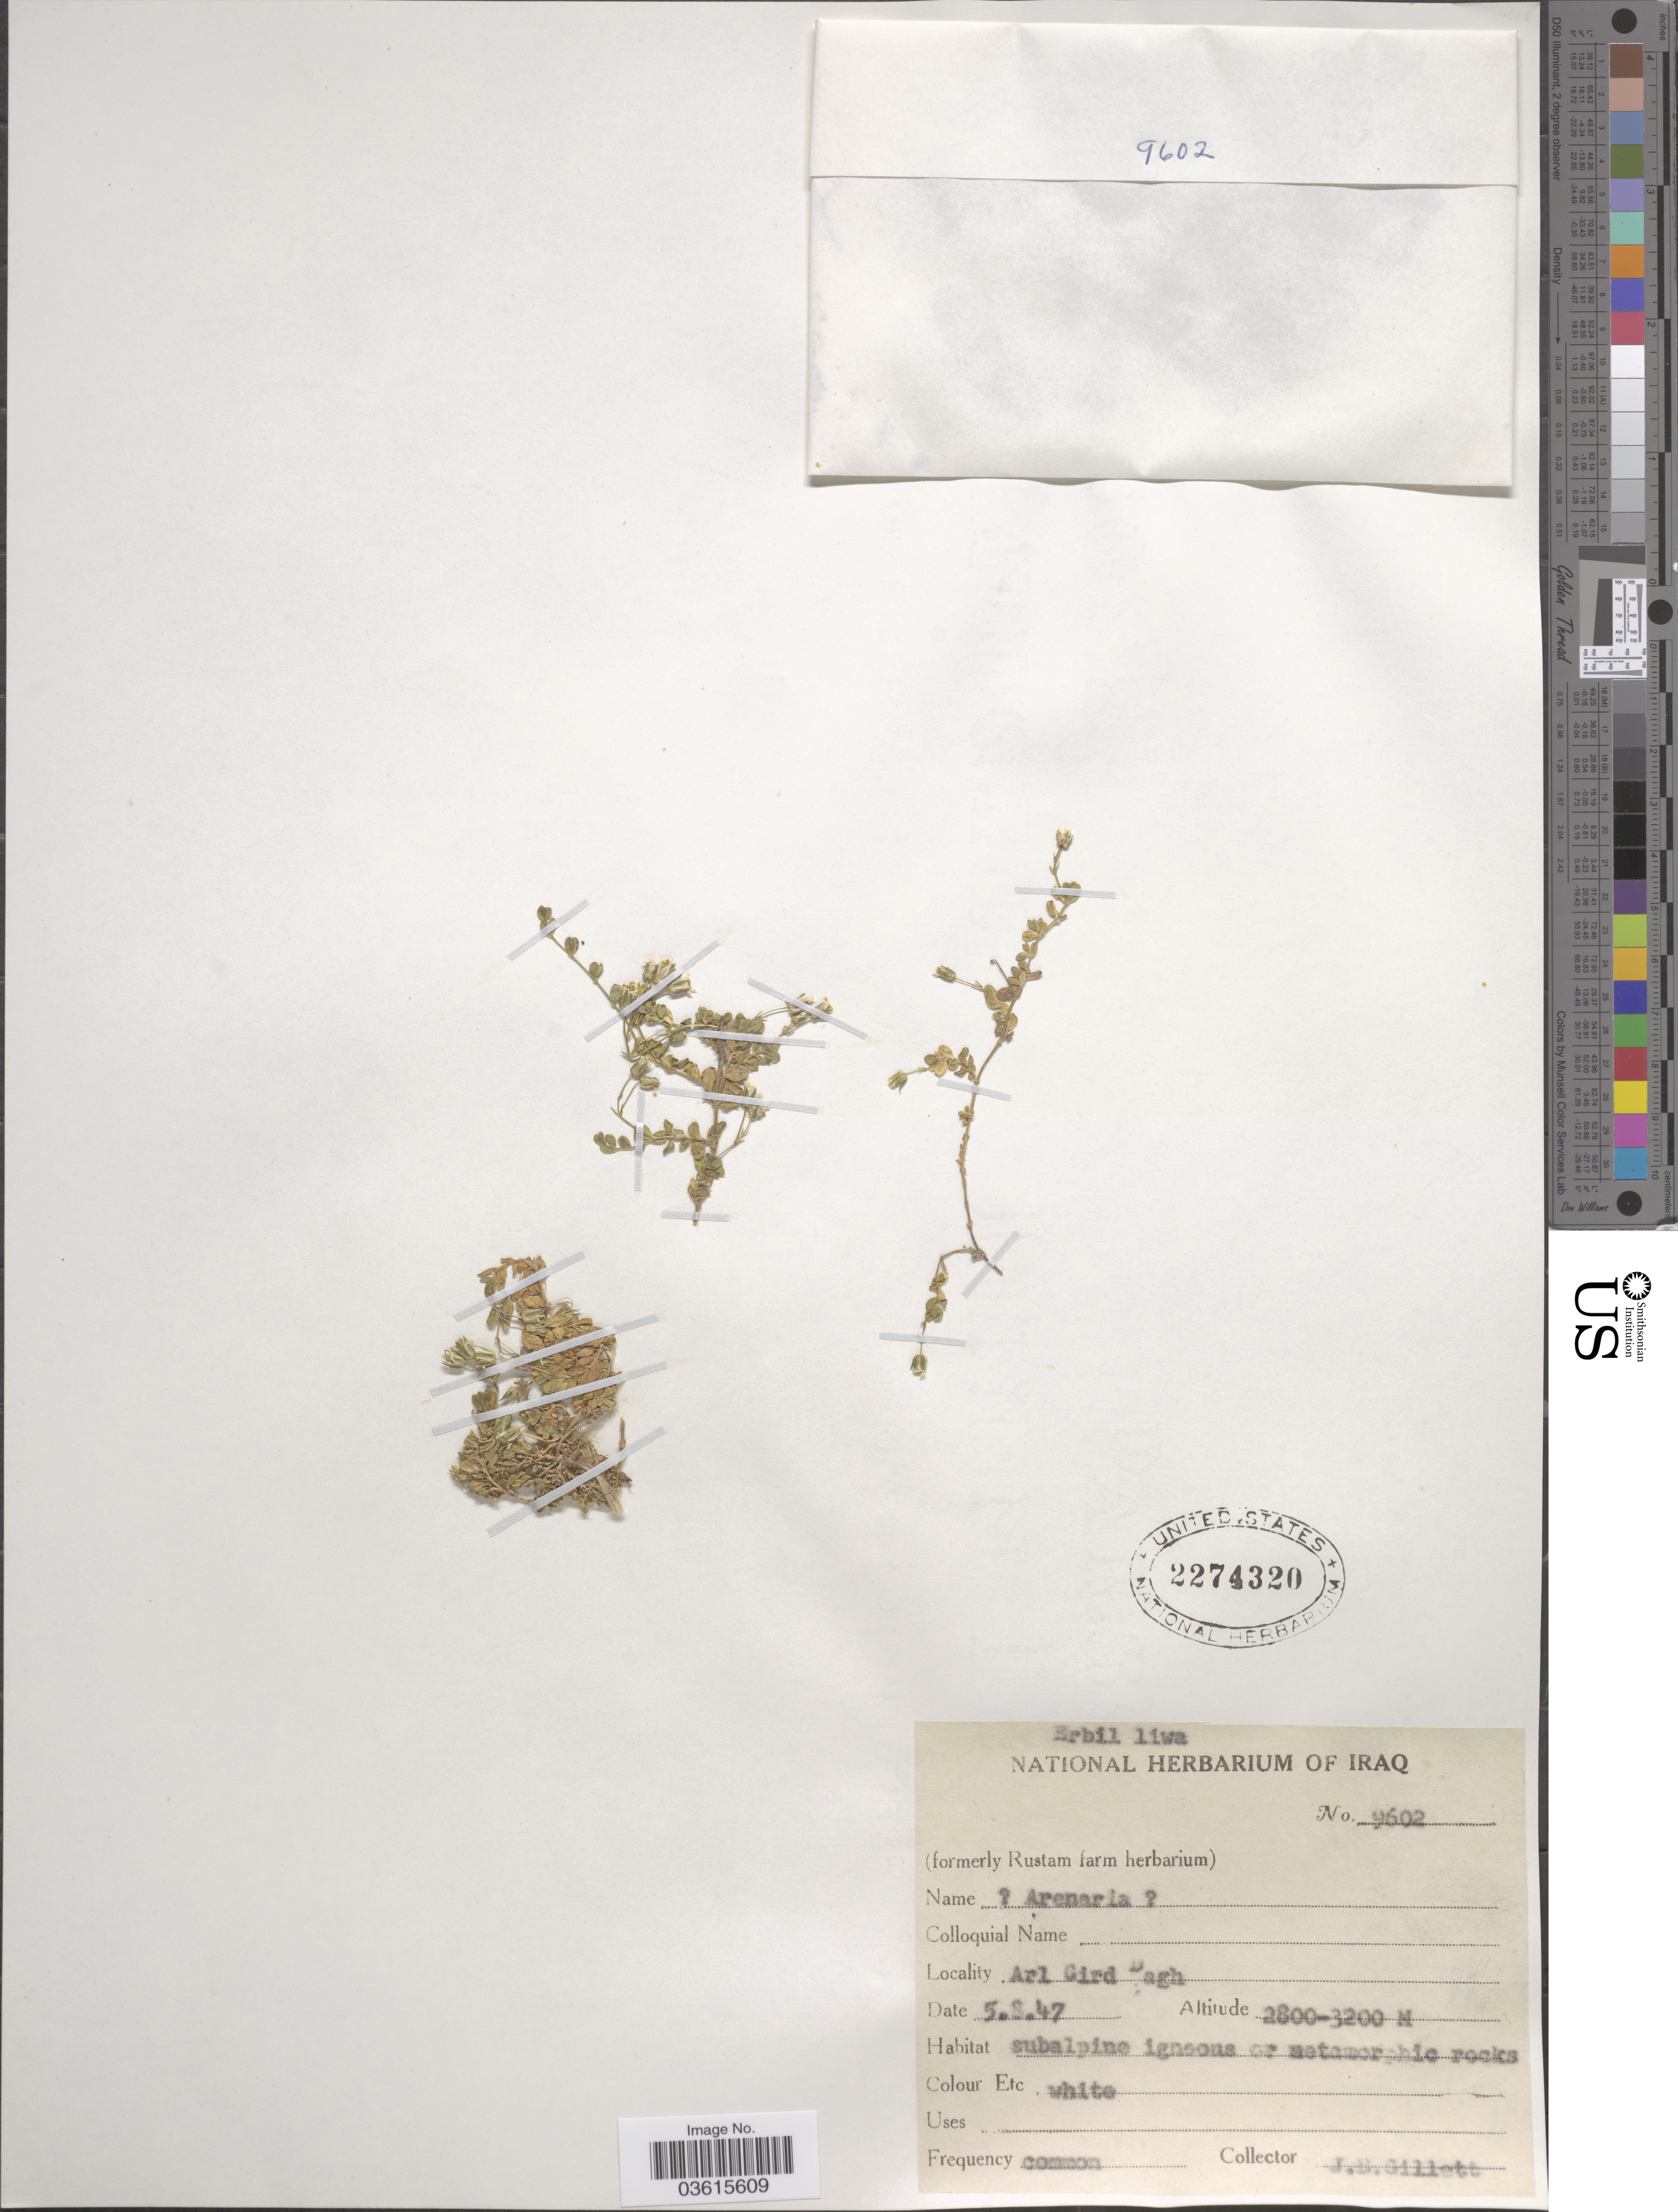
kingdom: Plantae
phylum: Tracheophyta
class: Magnoliopsida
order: Caryophyllales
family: Caryophyllaceae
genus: Arenaria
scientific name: Arenaria sp.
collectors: J. B. Gillett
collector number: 9602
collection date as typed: Transcribed d/m/y: 5/8/47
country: Iraq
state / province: Arbīl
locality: Erbil liwa. Arl Gird Dagh.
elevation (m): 2800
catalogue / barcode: US 2274320